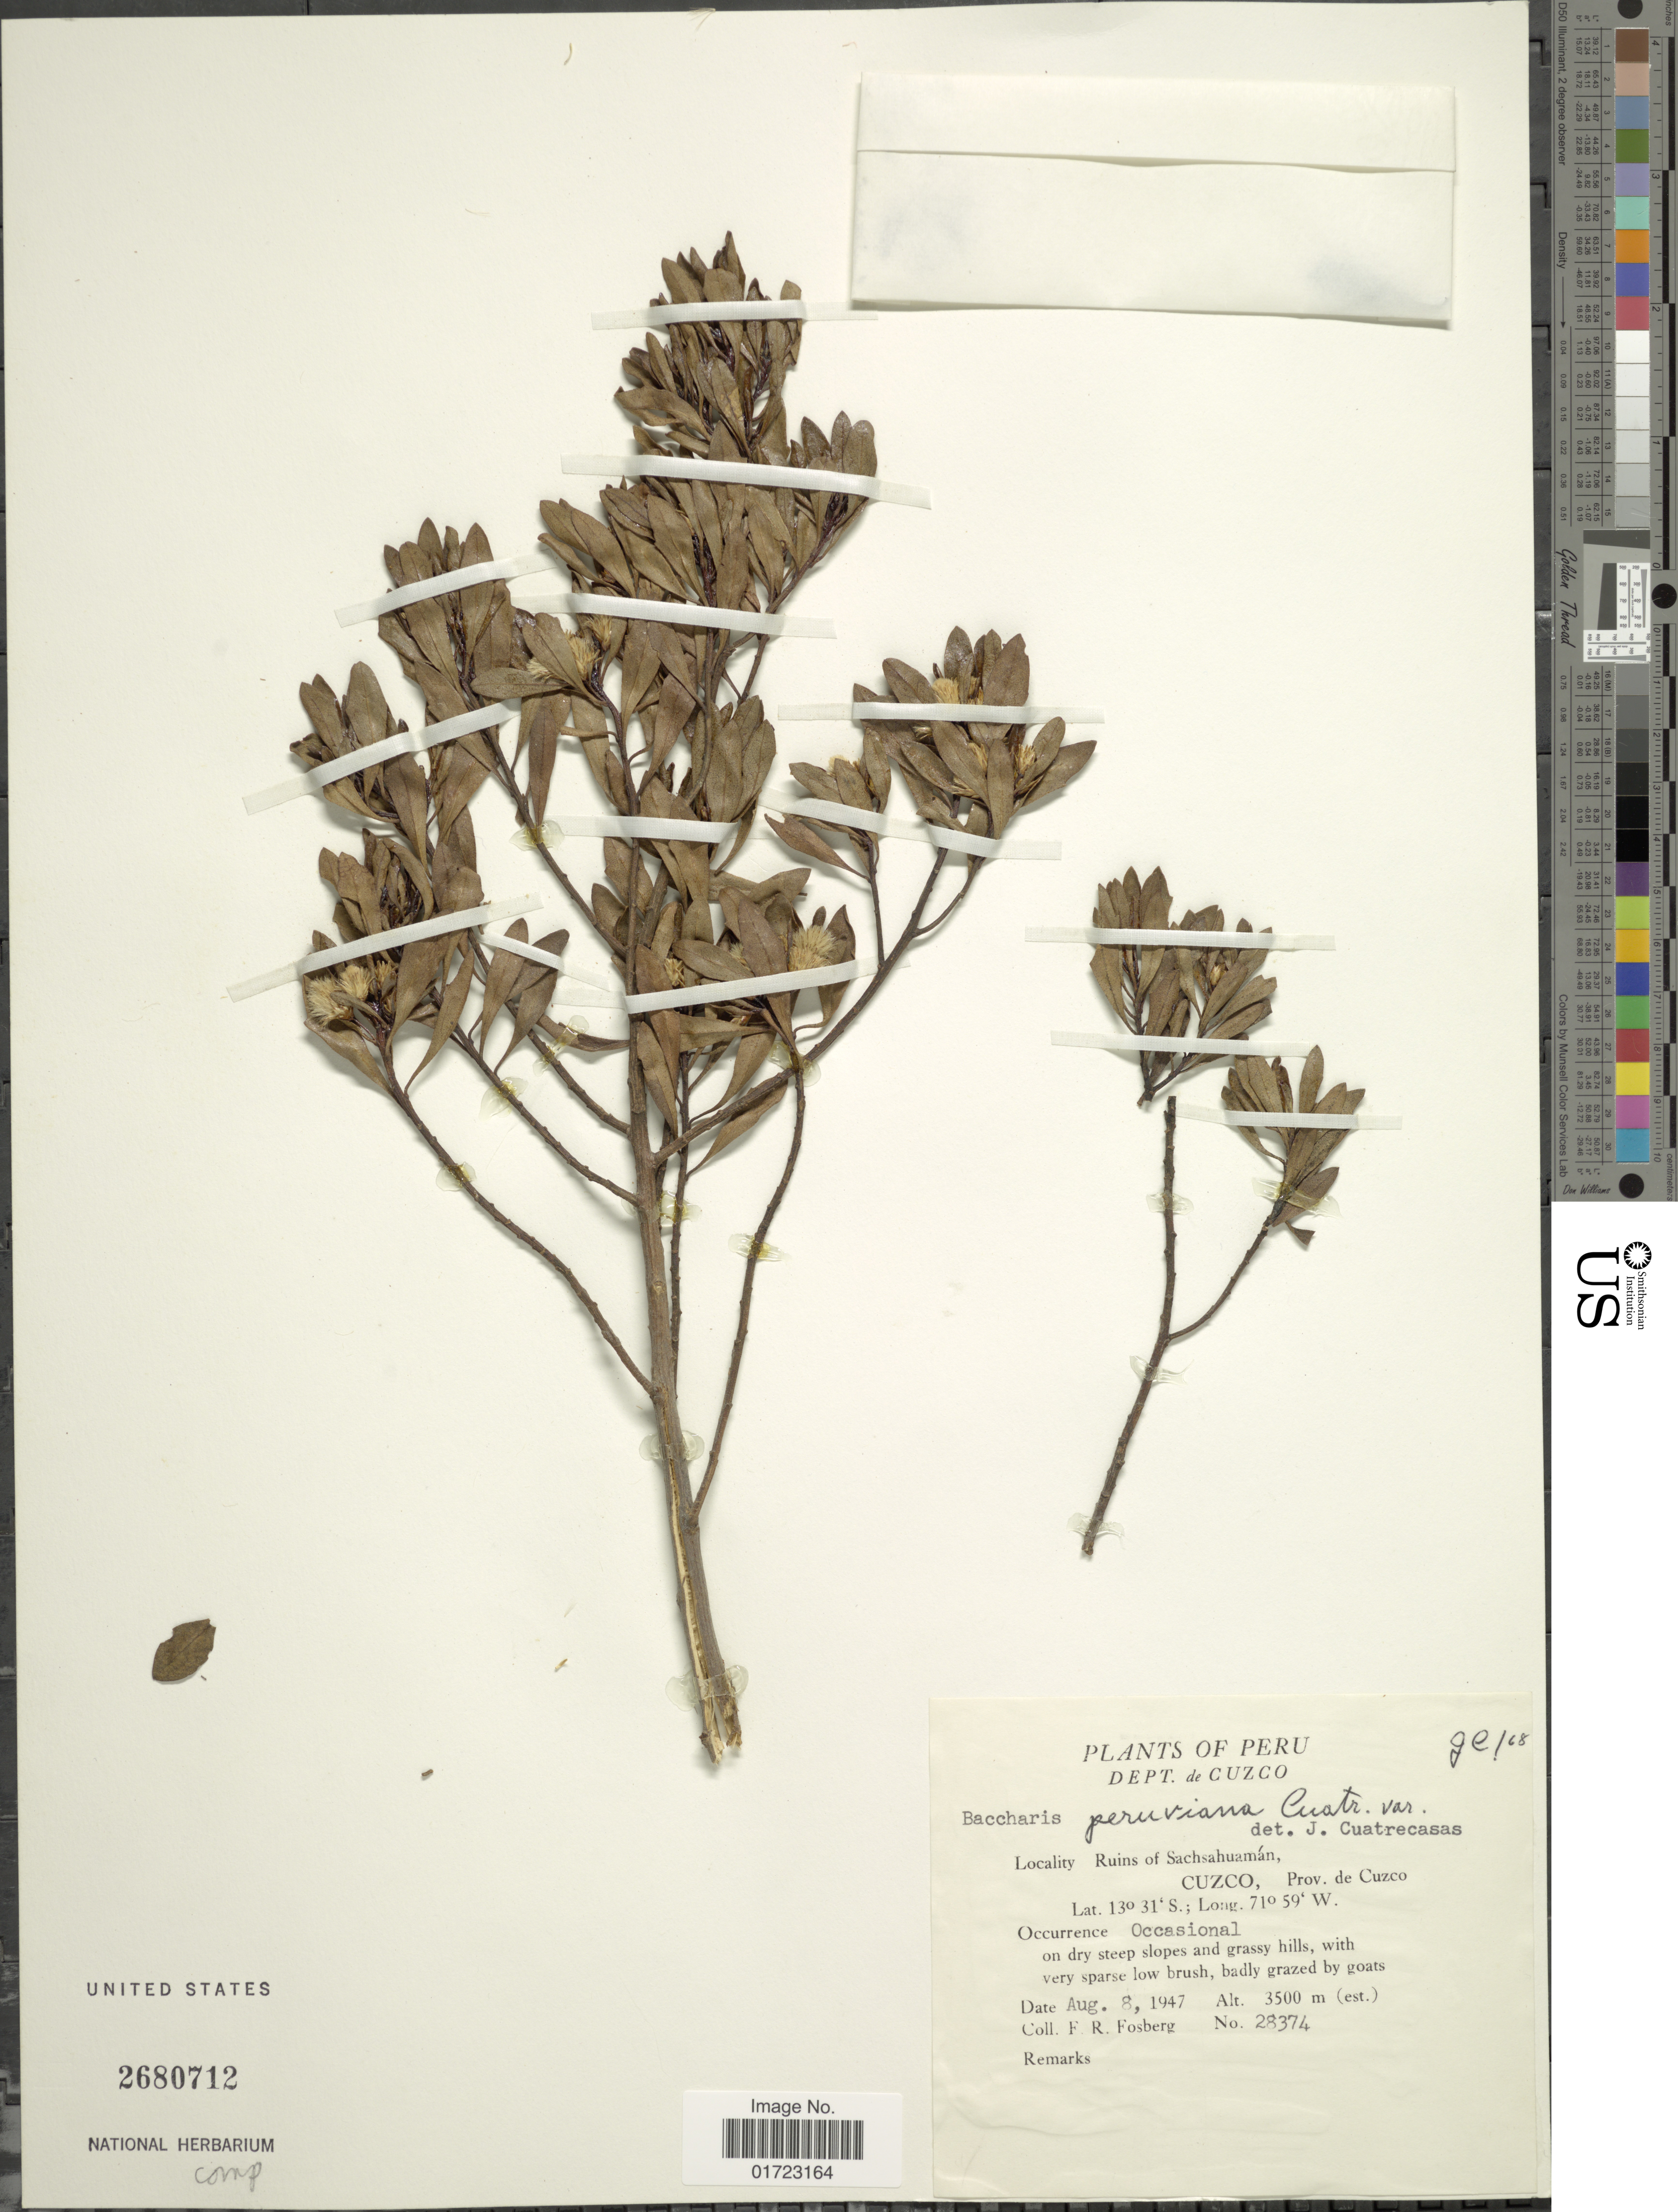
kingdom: Plantae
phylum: Tracheophyta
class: Magnoliopsida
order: Asterales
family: Asteraceae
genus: Baccharis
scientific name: Baccharis peruviana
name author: Cuatrec.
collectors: F. R. Fosberg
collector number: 28374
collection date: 1947-08-08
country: Peru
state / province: Cusco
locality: Ruins of Sachsahuaman. Prov. de Cuzco.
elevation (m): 3500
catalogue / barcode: US 2680712